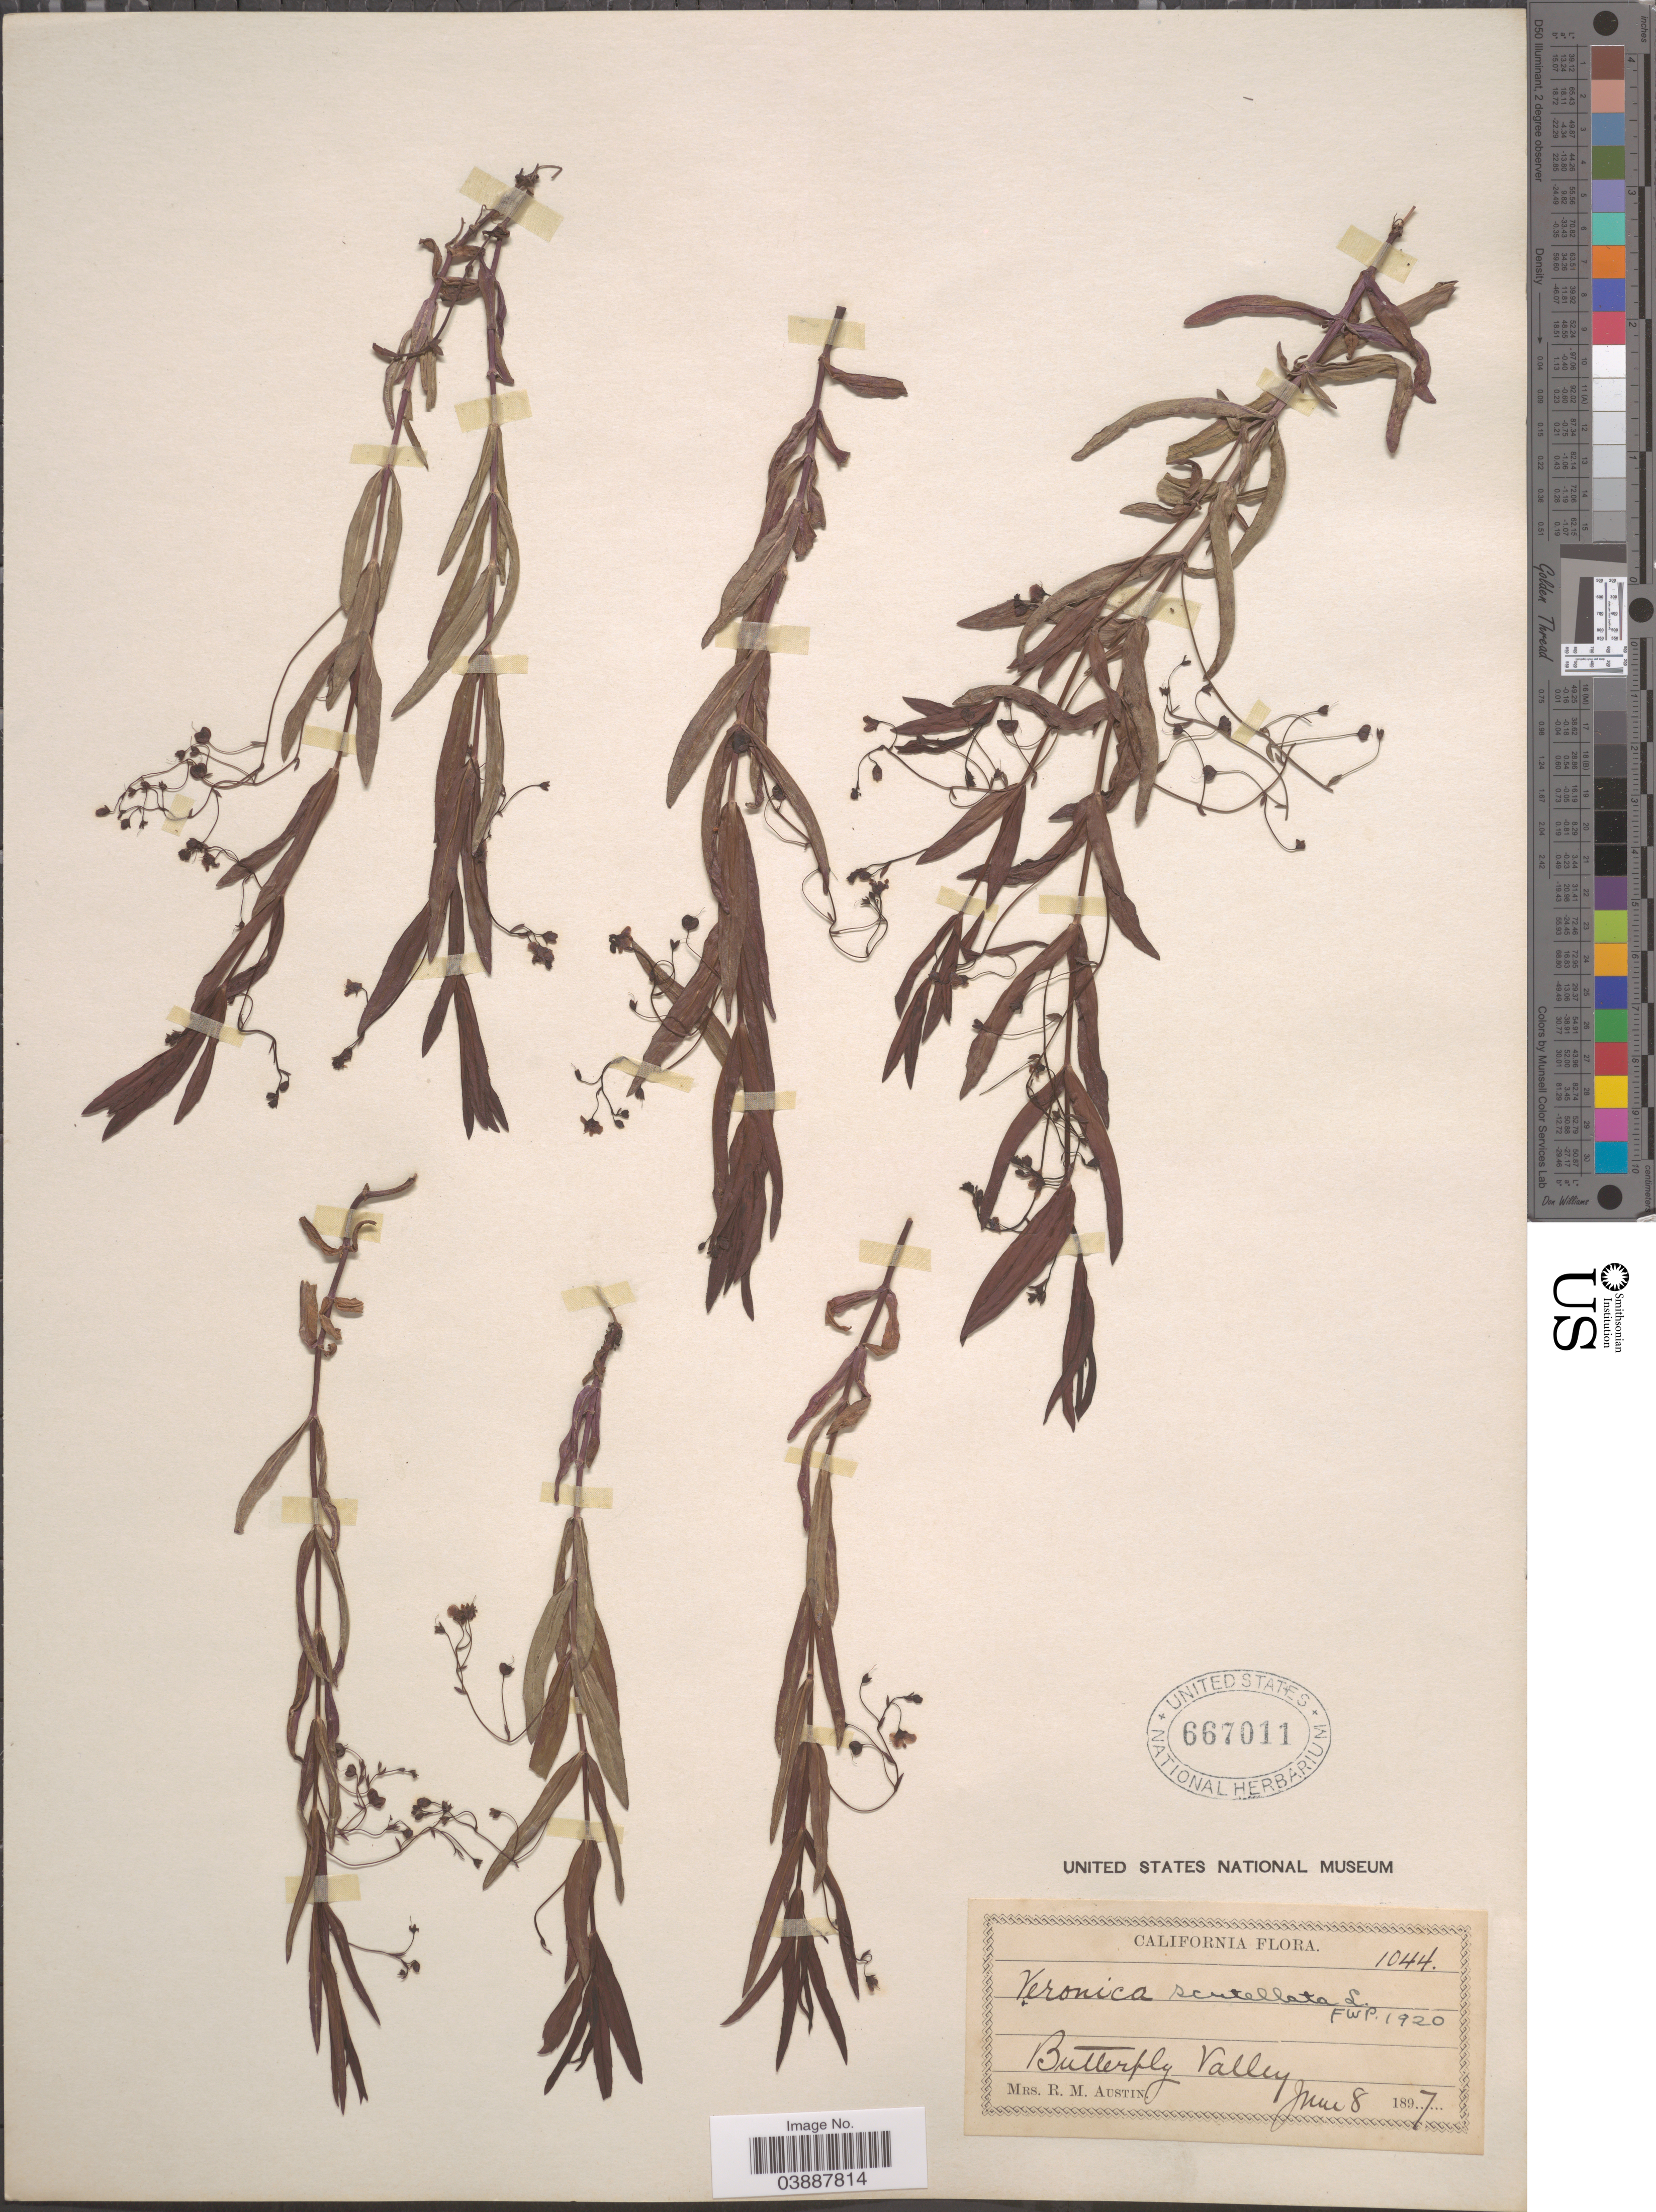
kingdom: Plantae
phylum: Tracheophyta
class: Magnoliopsida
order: Lamiales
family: Plantaginaceae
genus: Veronica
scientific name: Veronica scutellata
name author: L.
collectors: R. Austin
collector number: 1044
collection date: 1897-06-08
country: United States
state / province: California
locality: Butterfly Valley.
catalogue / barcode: US 667011